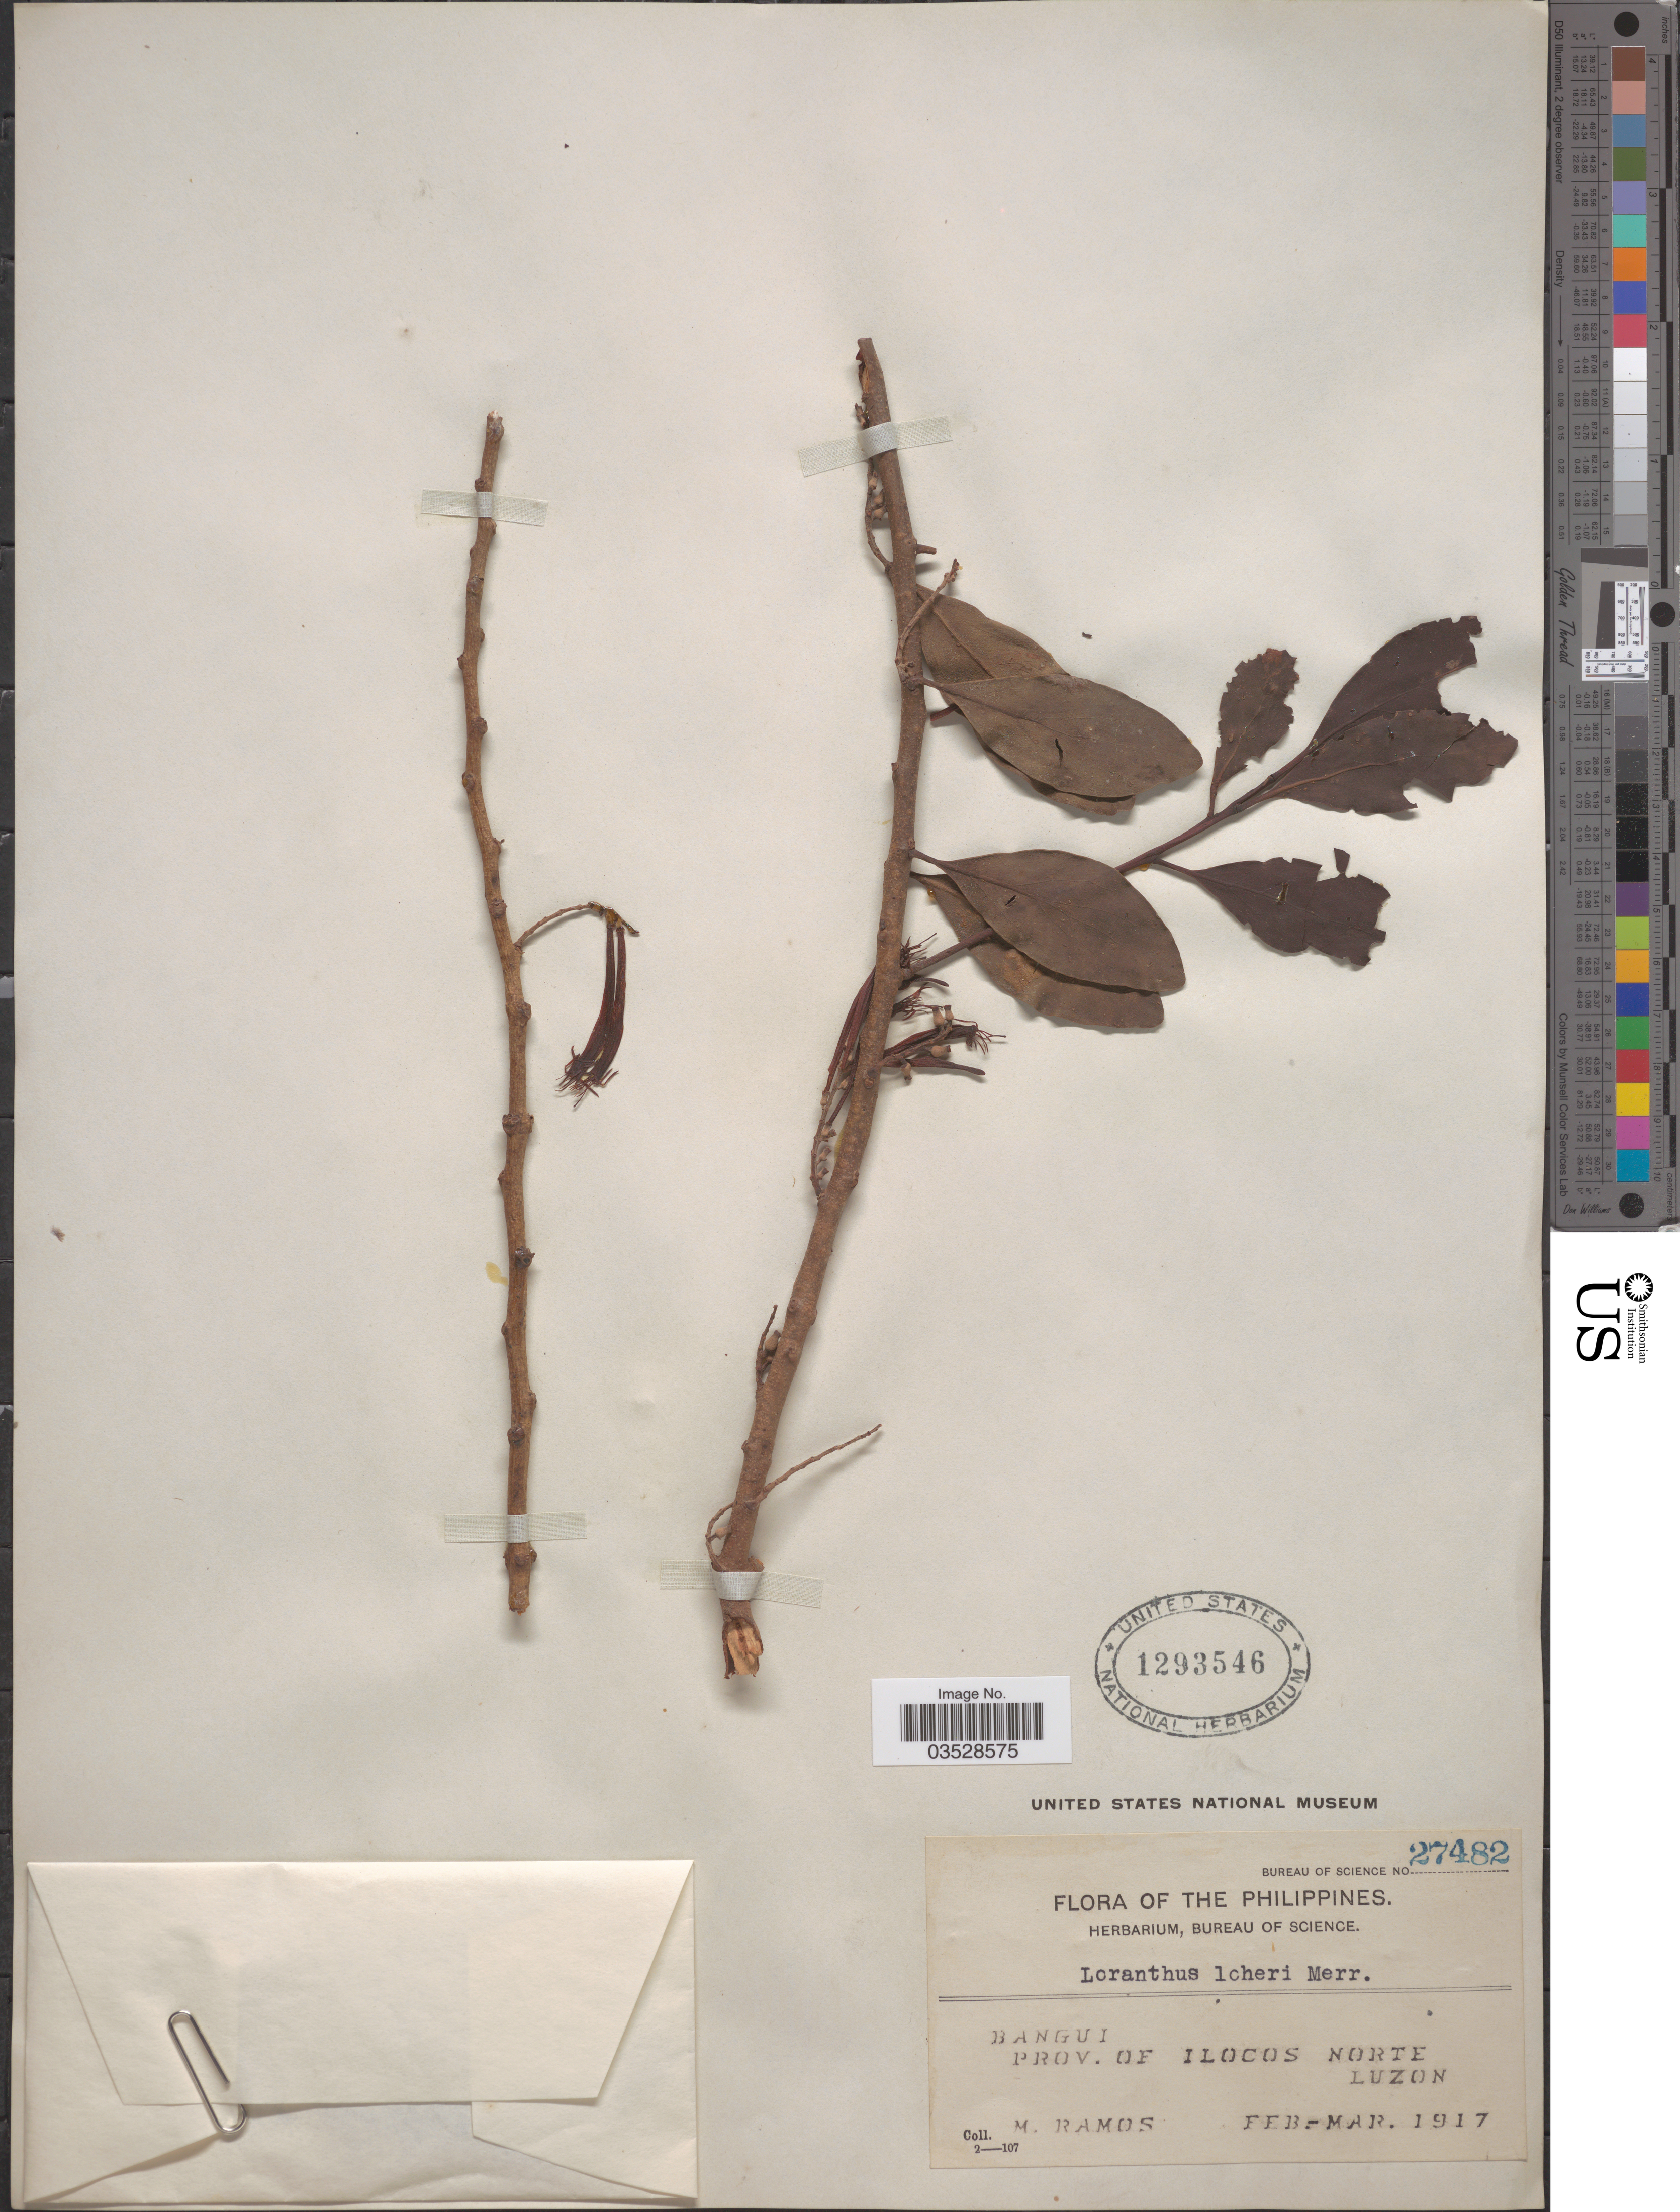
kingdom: Plantae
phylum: Tracheophyta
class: Magnoliopsida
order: Santalales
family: Loranthaceae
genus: Loranthus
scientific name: Loranthus loheri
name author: Merr.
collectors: M. Ramos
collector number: Bureau of Science 27482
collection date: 1917-02/1917-03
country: Philippines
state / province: Ilocos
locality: Bangui. Prov. of Ilocos Norte. Luzon.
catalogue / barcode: US 1293546